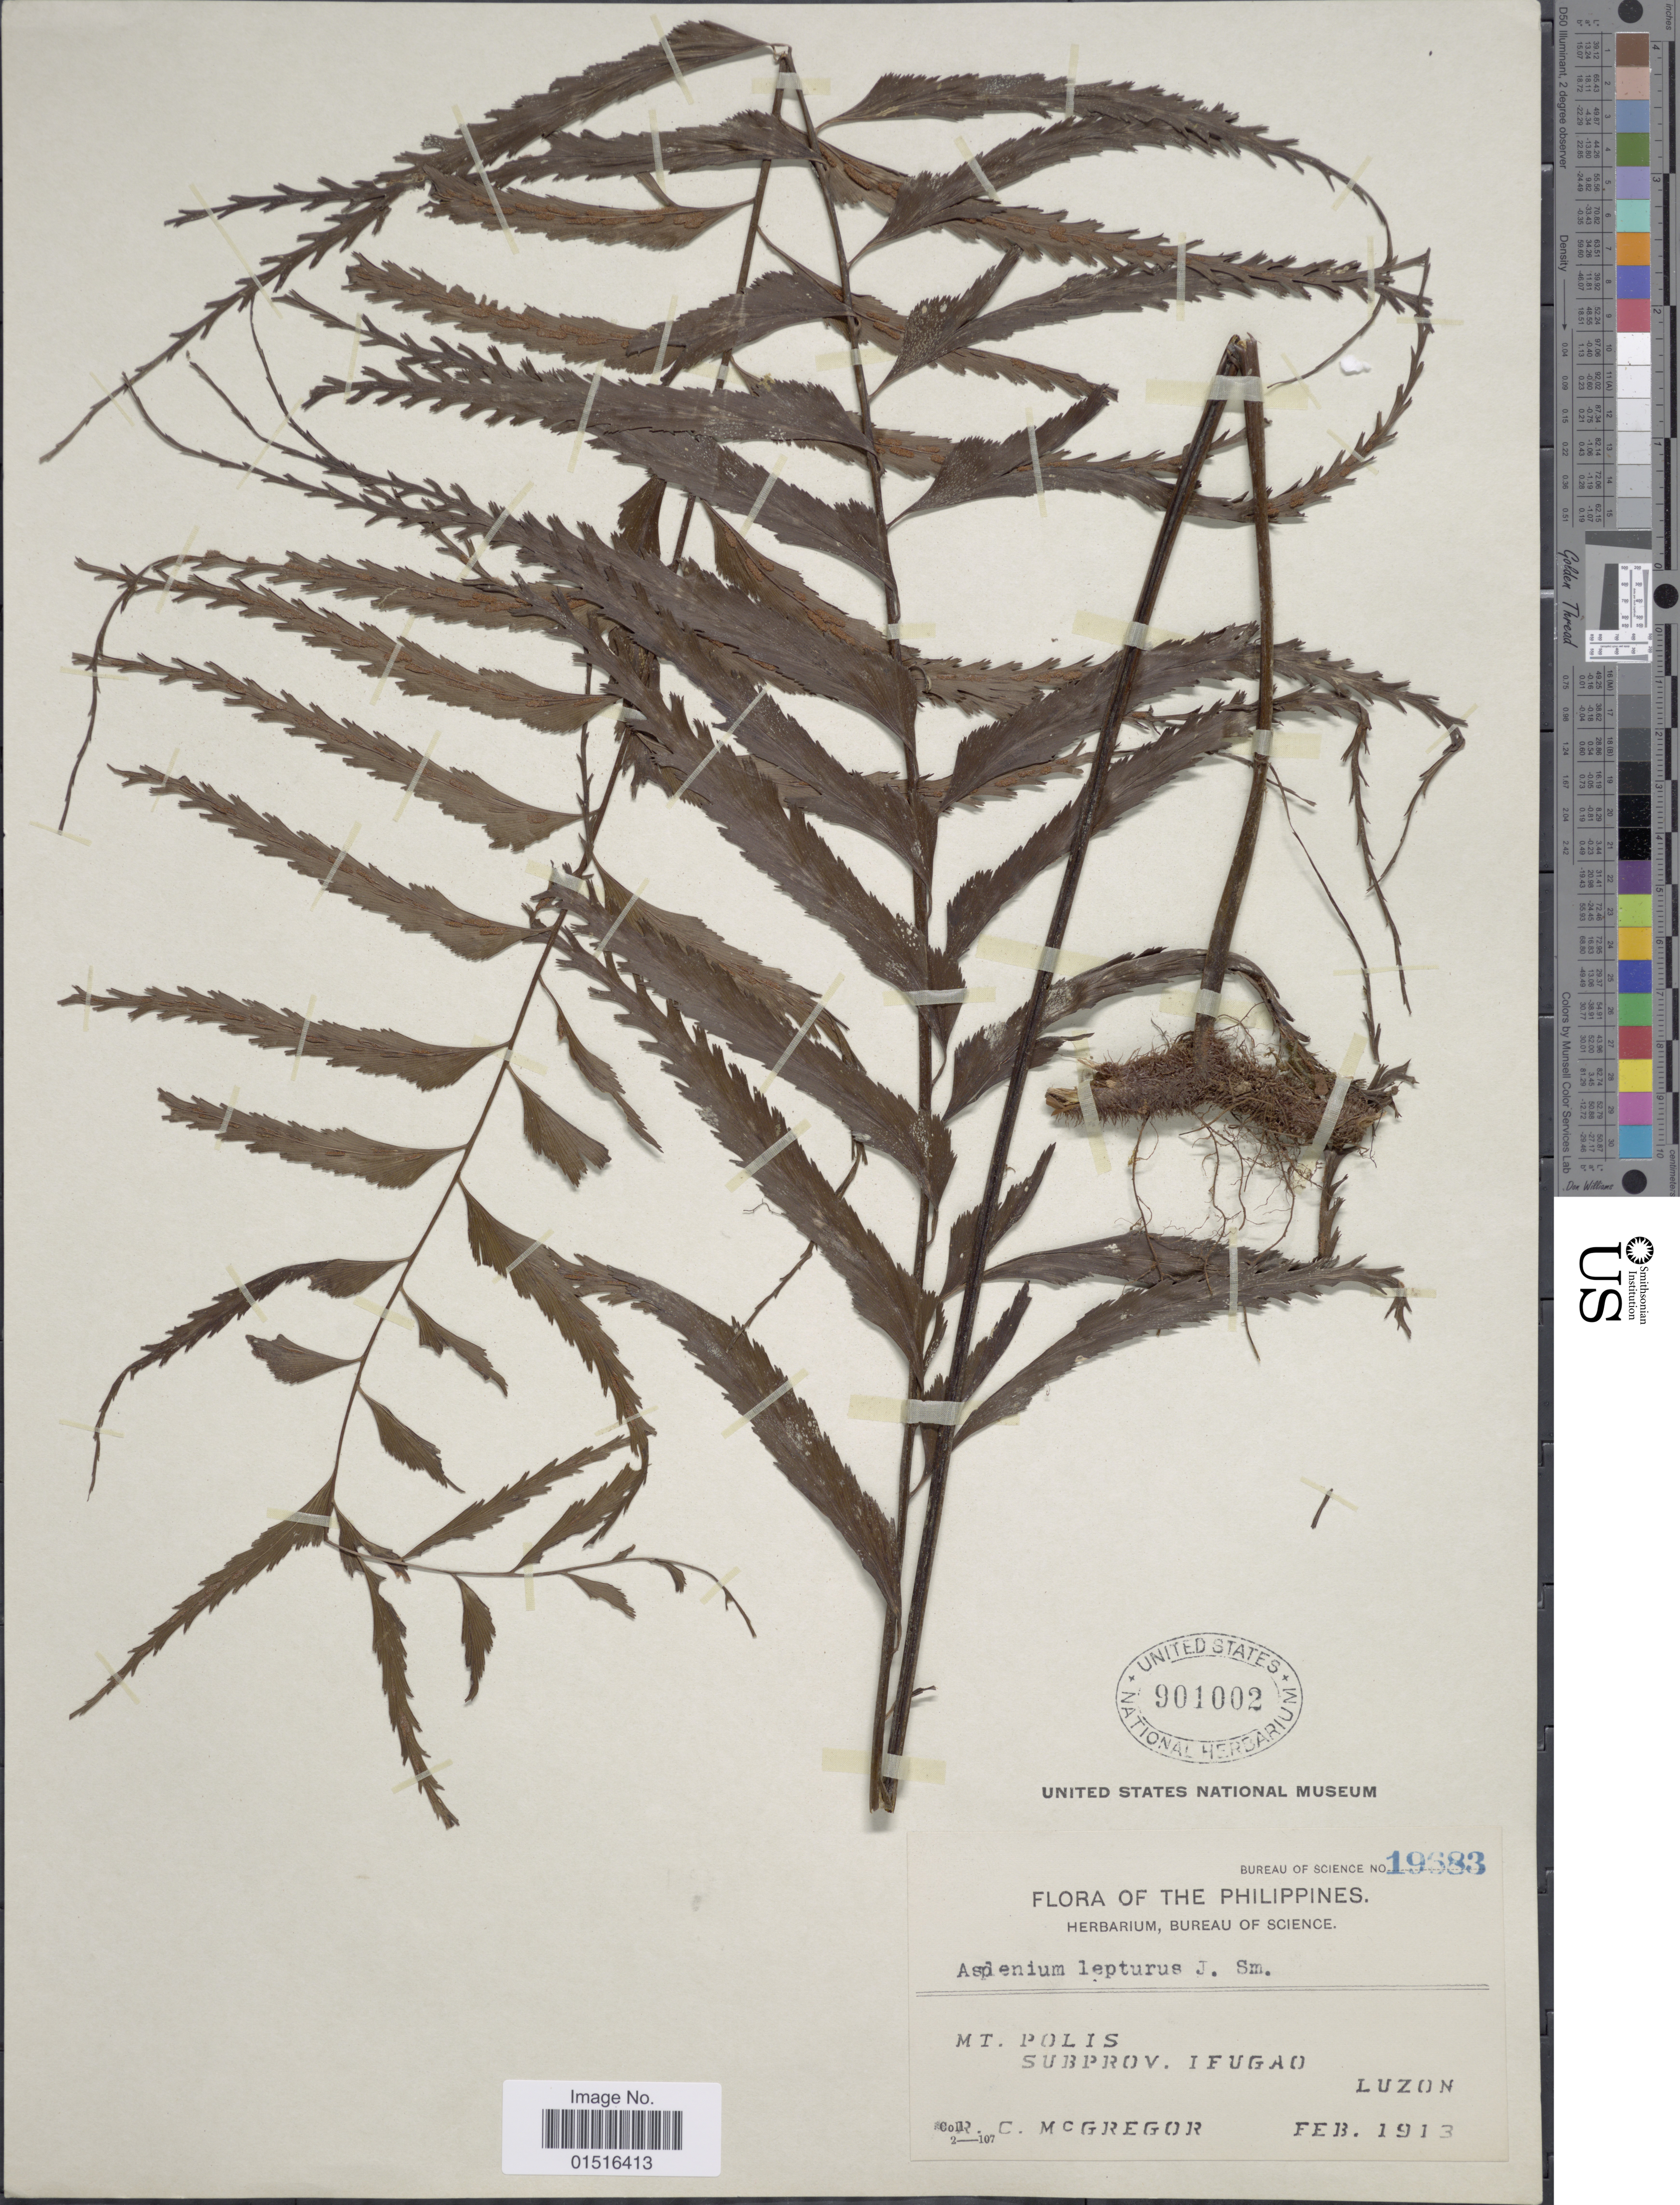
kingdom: Plantae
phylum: Tracheophyta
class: Polypodiopsida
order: Polypodiales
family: Aspleniaceae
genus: Asplenium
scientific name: Asplenium lepturus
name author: J. Sm. ex C. Presl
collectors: C. McGregor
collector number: Bureau of Science 19583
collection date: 1913-02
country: Philippines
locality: Mt. Polis, Subprov. Ifugao, Luzon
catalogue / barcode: US 901002